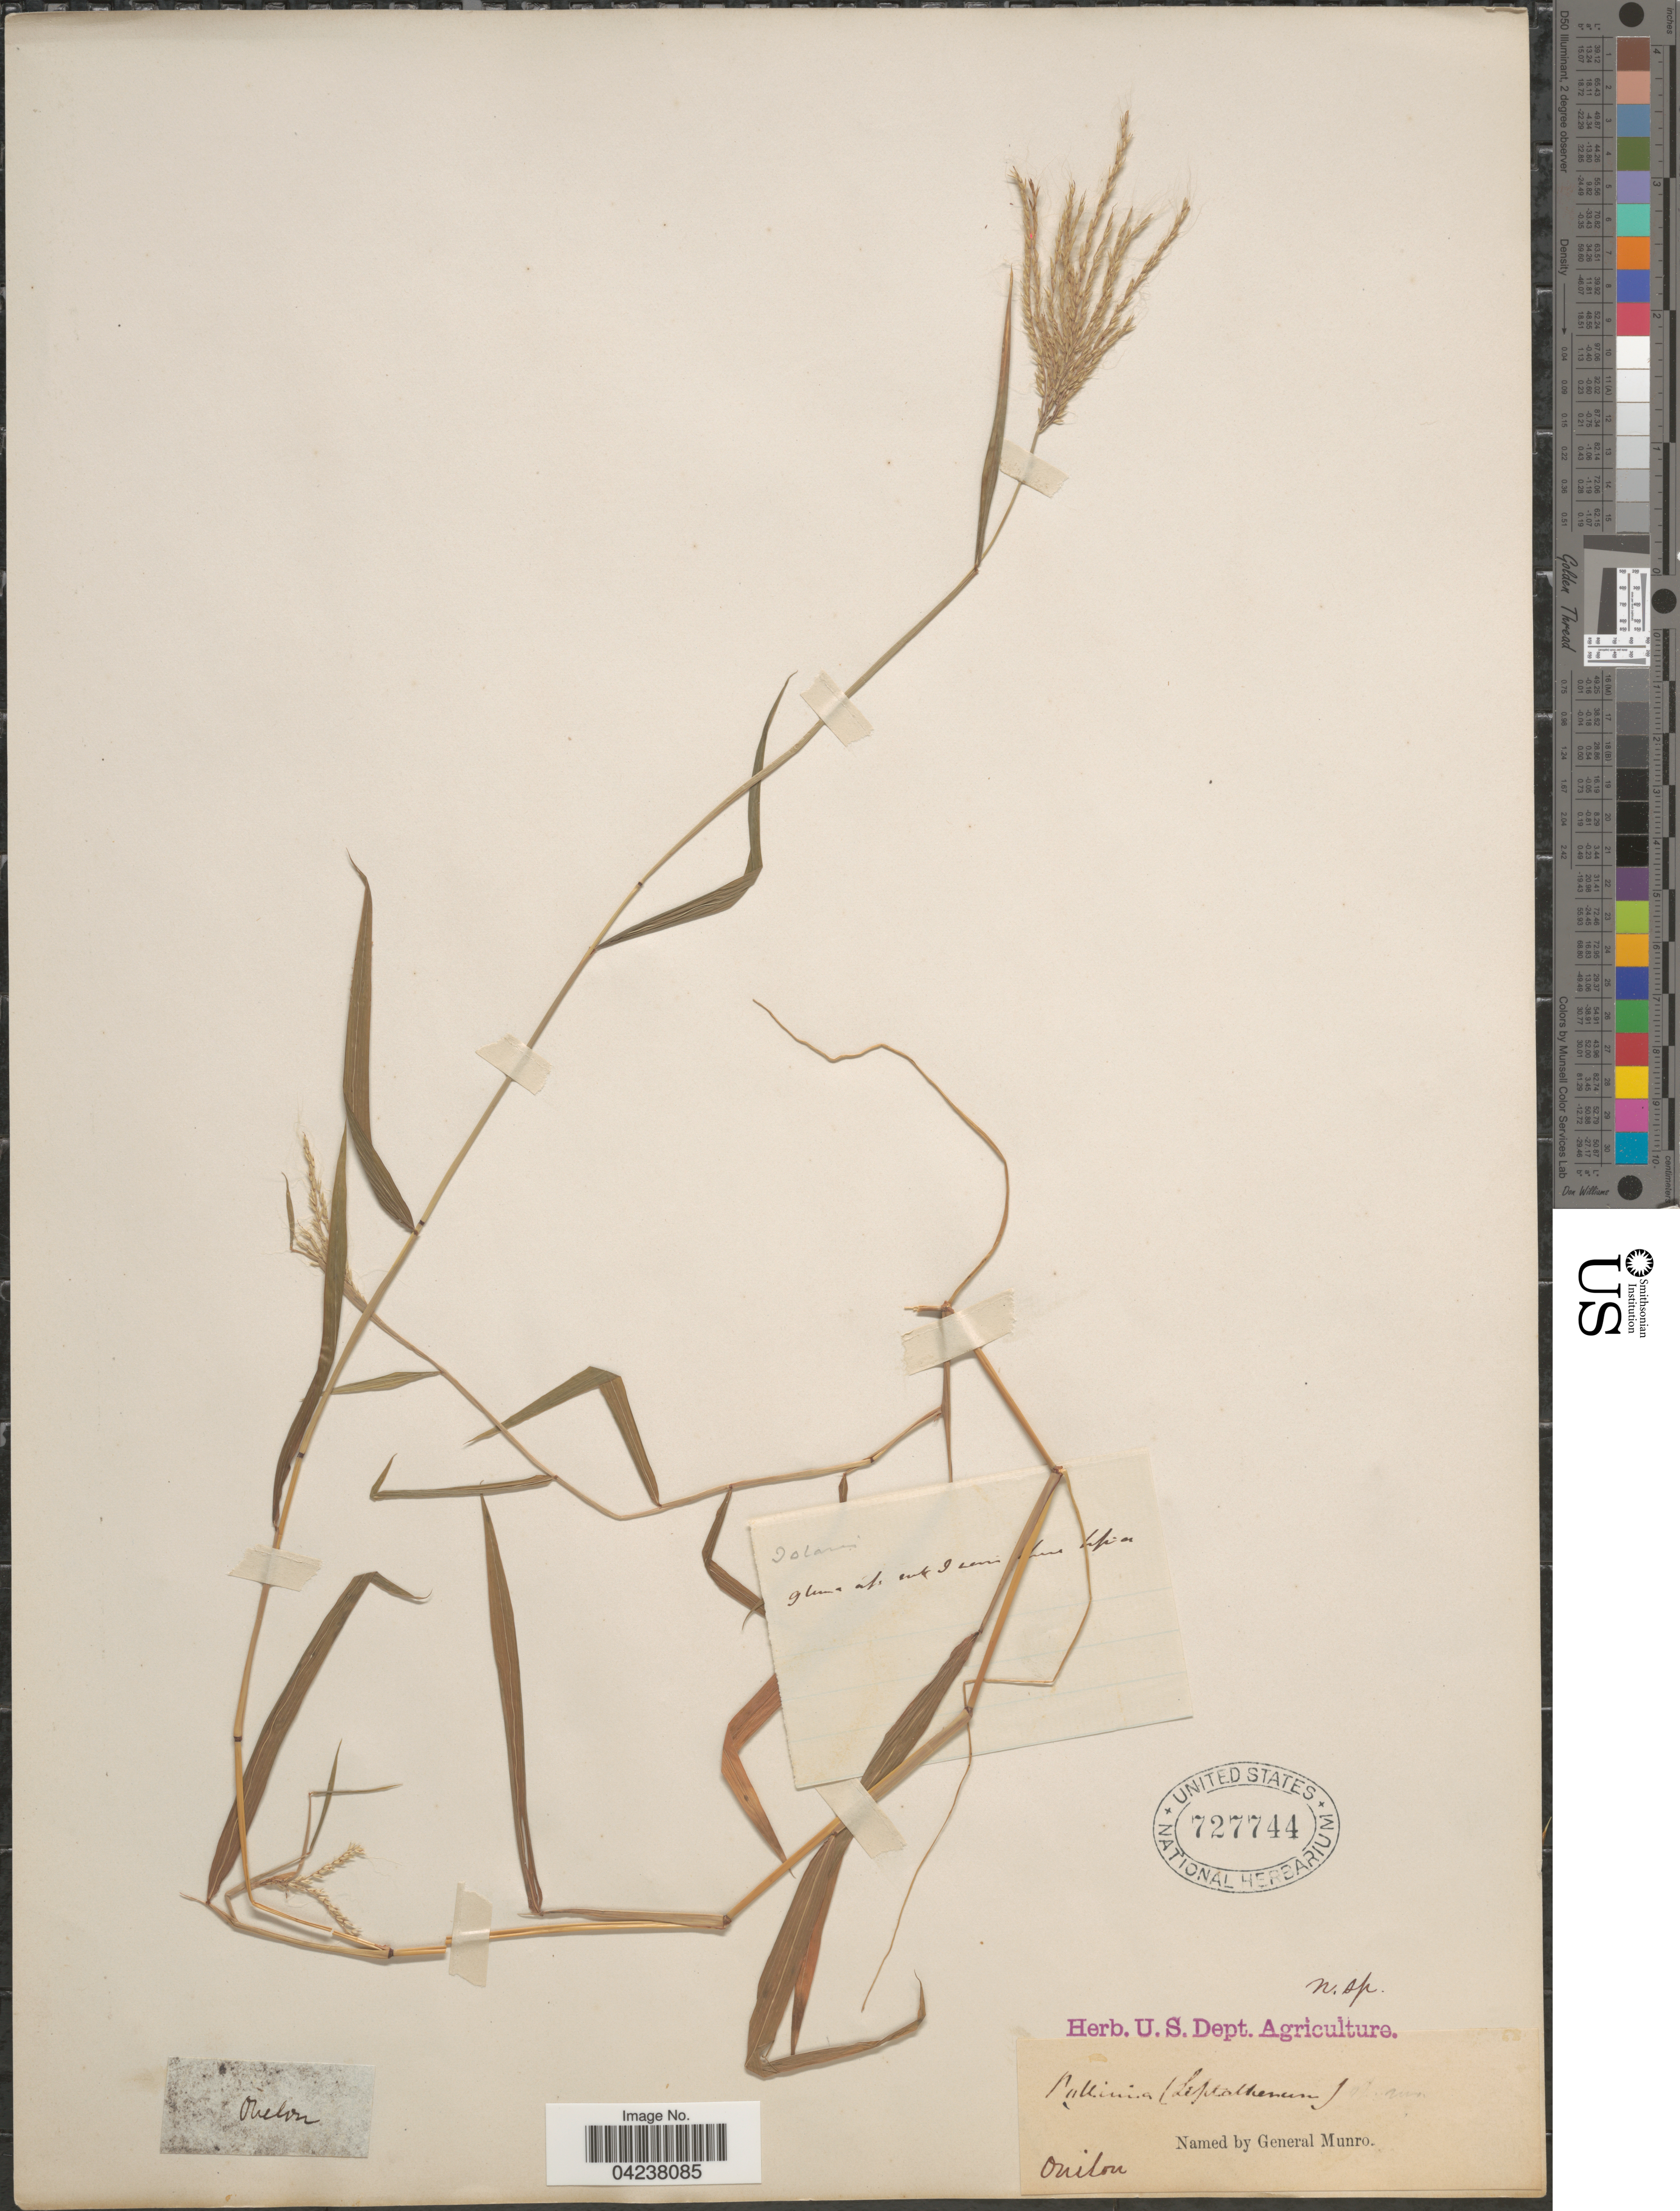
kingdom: Plantae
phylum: Tracheophyta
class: Liliopsida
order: Poales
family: Poaceae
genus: Microstegium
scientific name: Microstegium sp.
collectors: Onilon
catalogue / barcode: US 727744